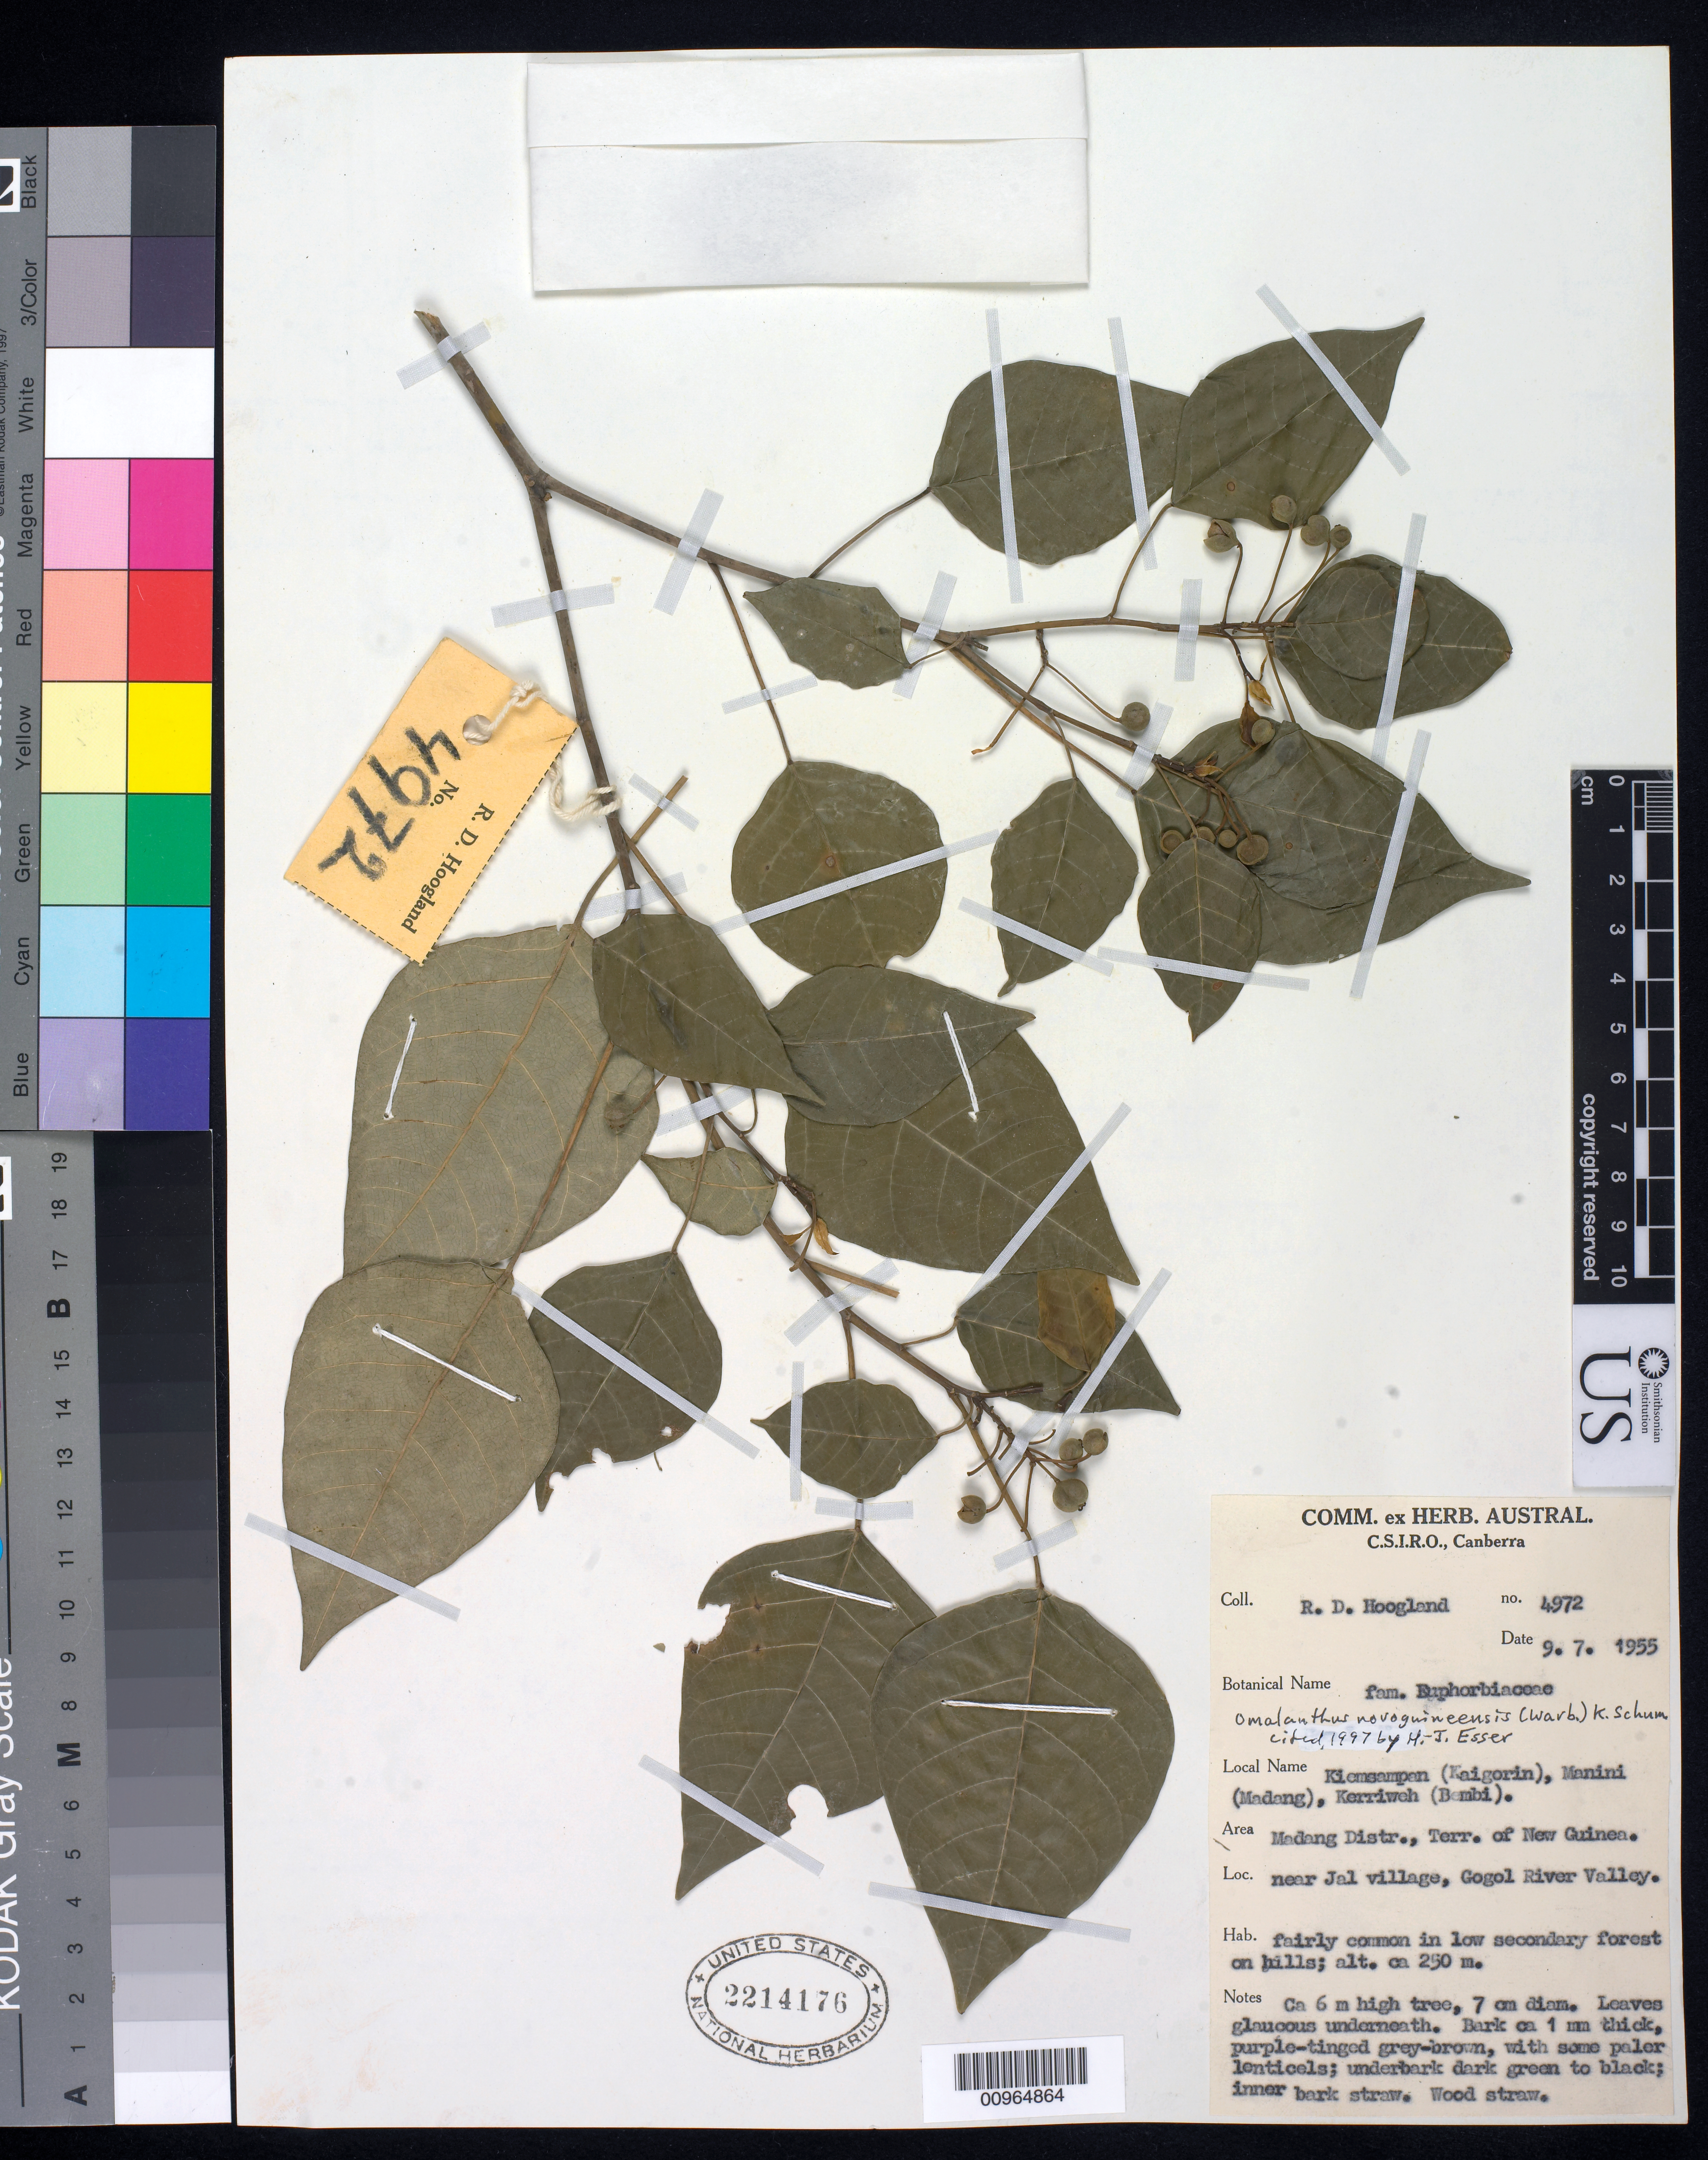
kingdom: Plantae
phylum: Tracheophyta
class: Magnoliopsida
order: Malpighiales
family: Euphorbiaceae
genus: Homalanthus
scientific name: Homalanthus novoguineensis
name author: (Warb.) K. Schum.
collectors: R. D. Hoogland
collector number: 4972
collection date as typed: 09 Jul 1975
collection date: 1975-07-09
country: Papua New Guinea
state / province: Madang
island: New Guinea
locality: near Jal village, Gogol River Valley. Low secondary forest on hills.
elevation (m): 250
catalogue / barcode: US 2214176